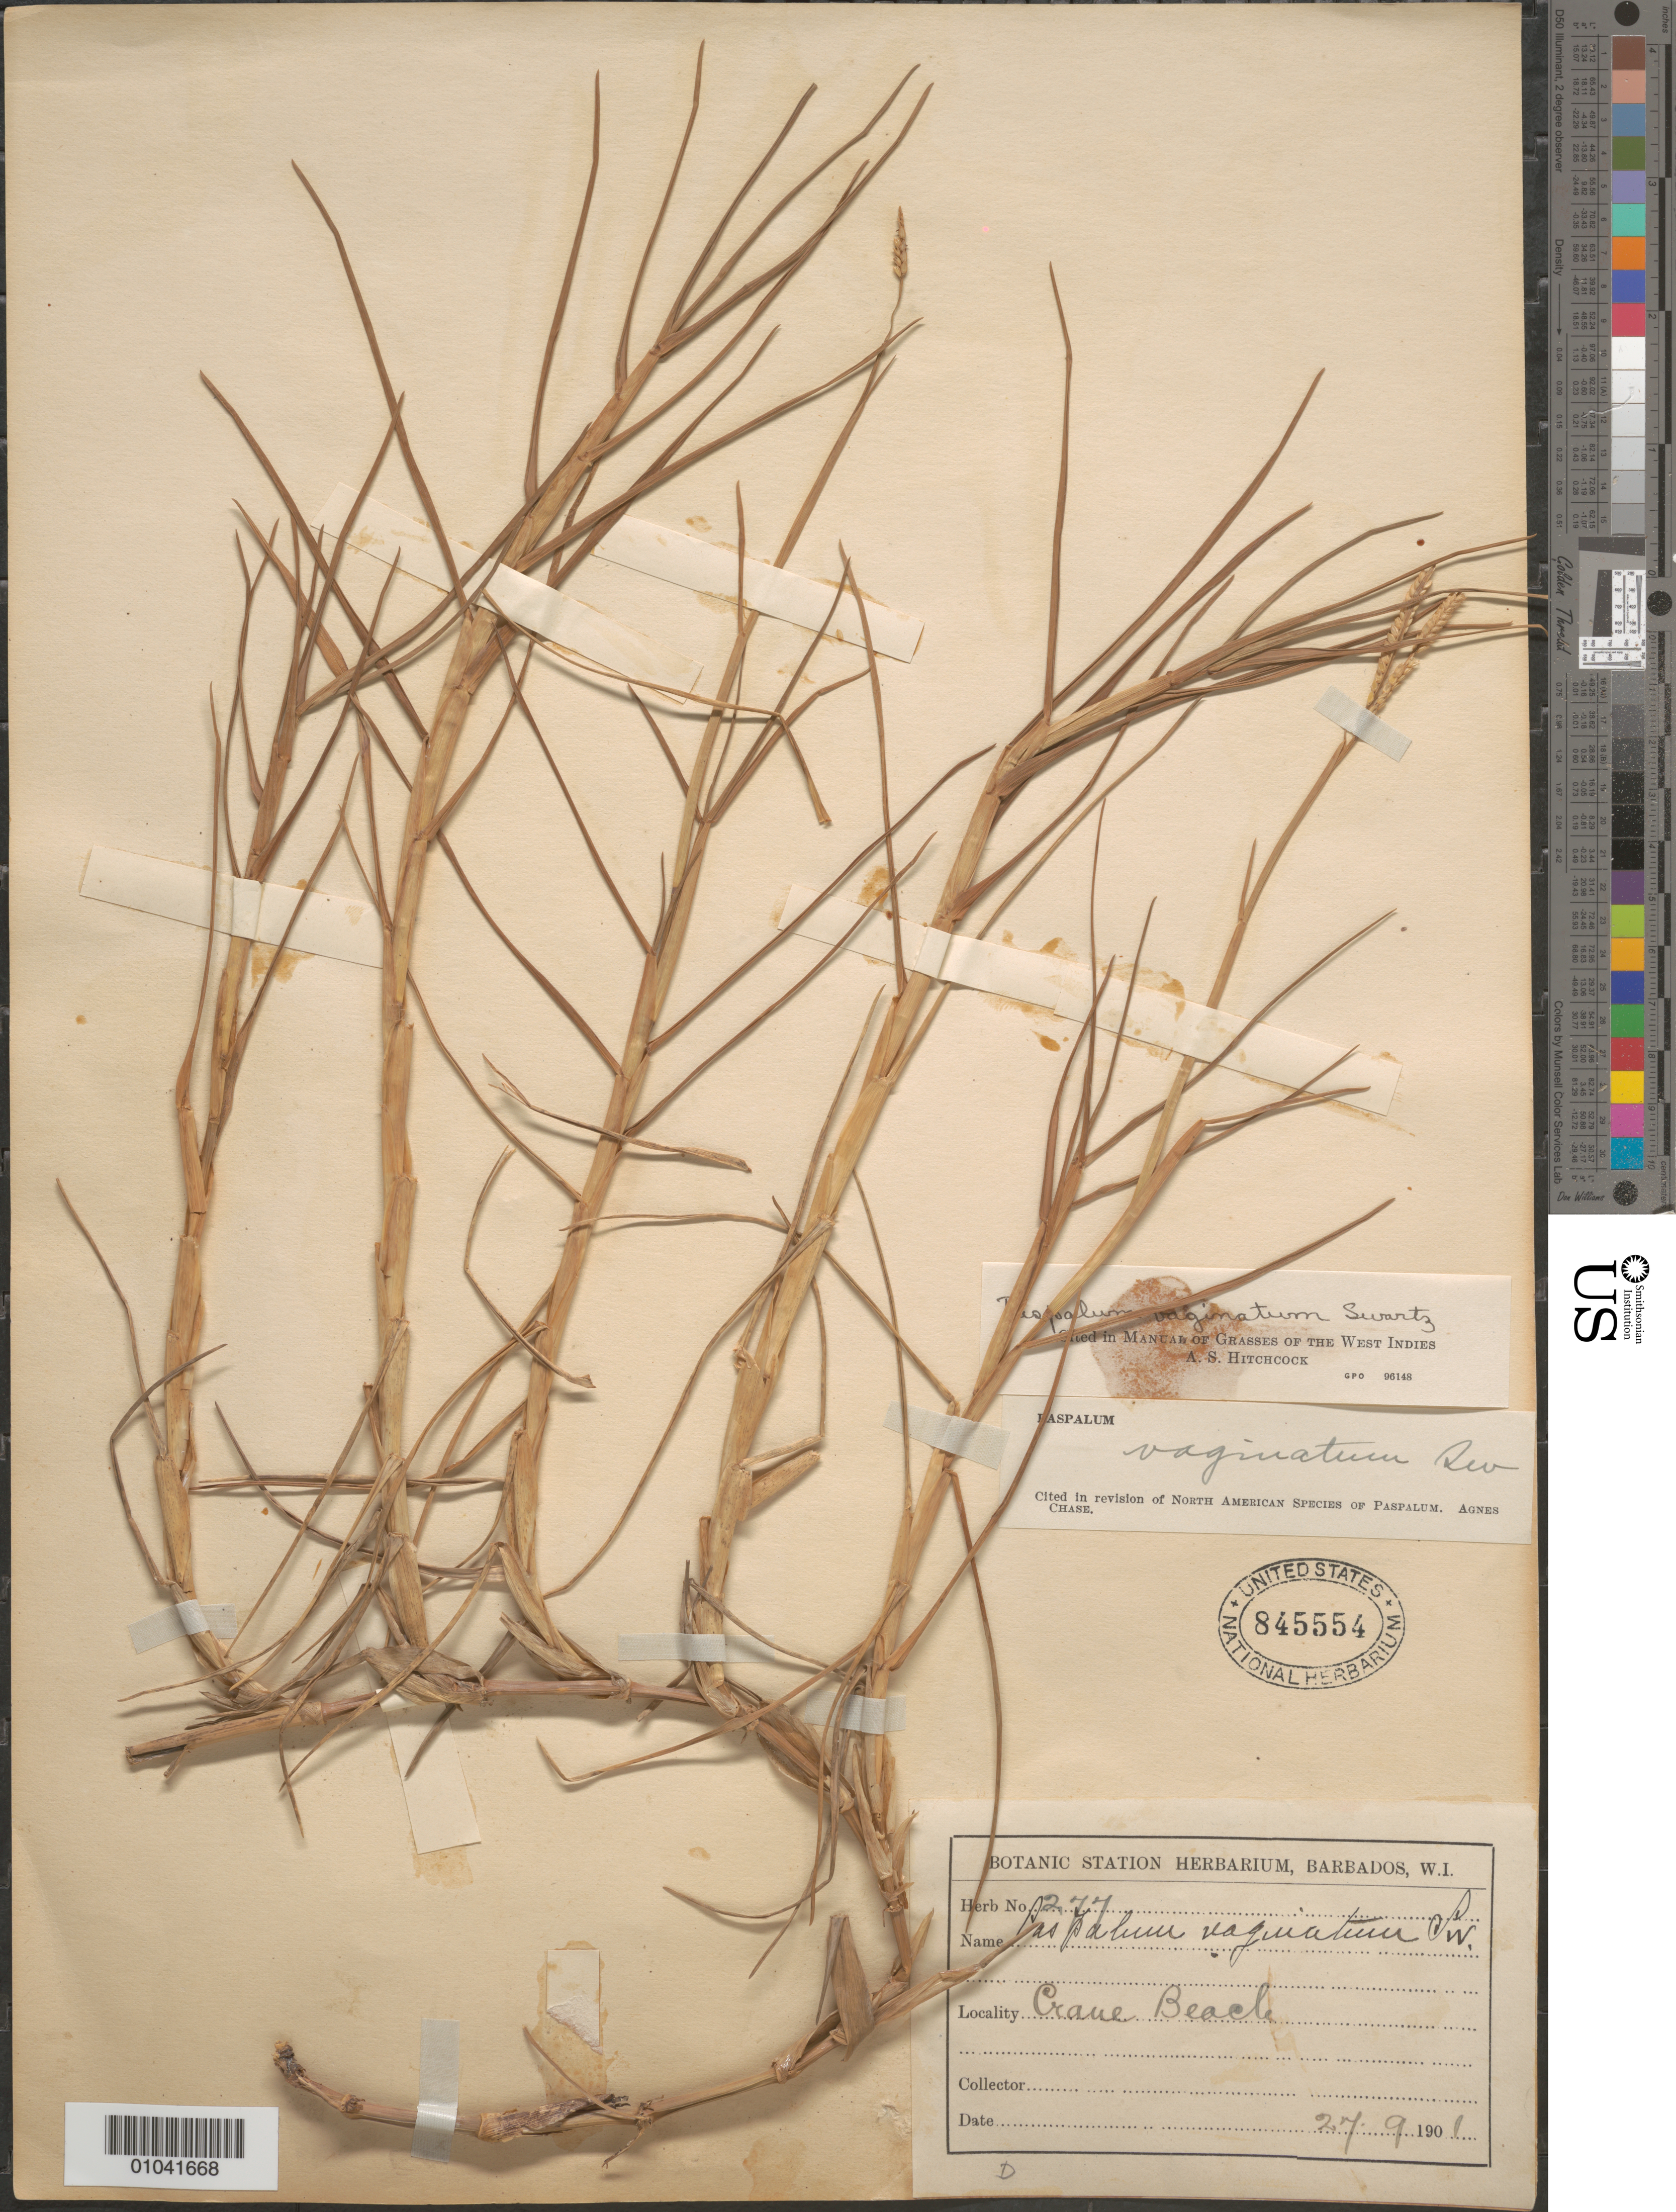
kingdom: Plantae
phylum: Tracheophyta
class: Liliopsida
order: Poales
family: Poaceae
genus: Paspalum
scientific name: Paspalum vaginatum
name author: Sw.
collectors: ex herb. Bot. Sta. Barbados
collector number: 277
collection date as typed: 27 Sep 1901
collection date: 1901-09-27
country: Barbados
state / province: Saint Philip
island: Barbados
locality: Crane Beach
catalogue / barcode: US 845554